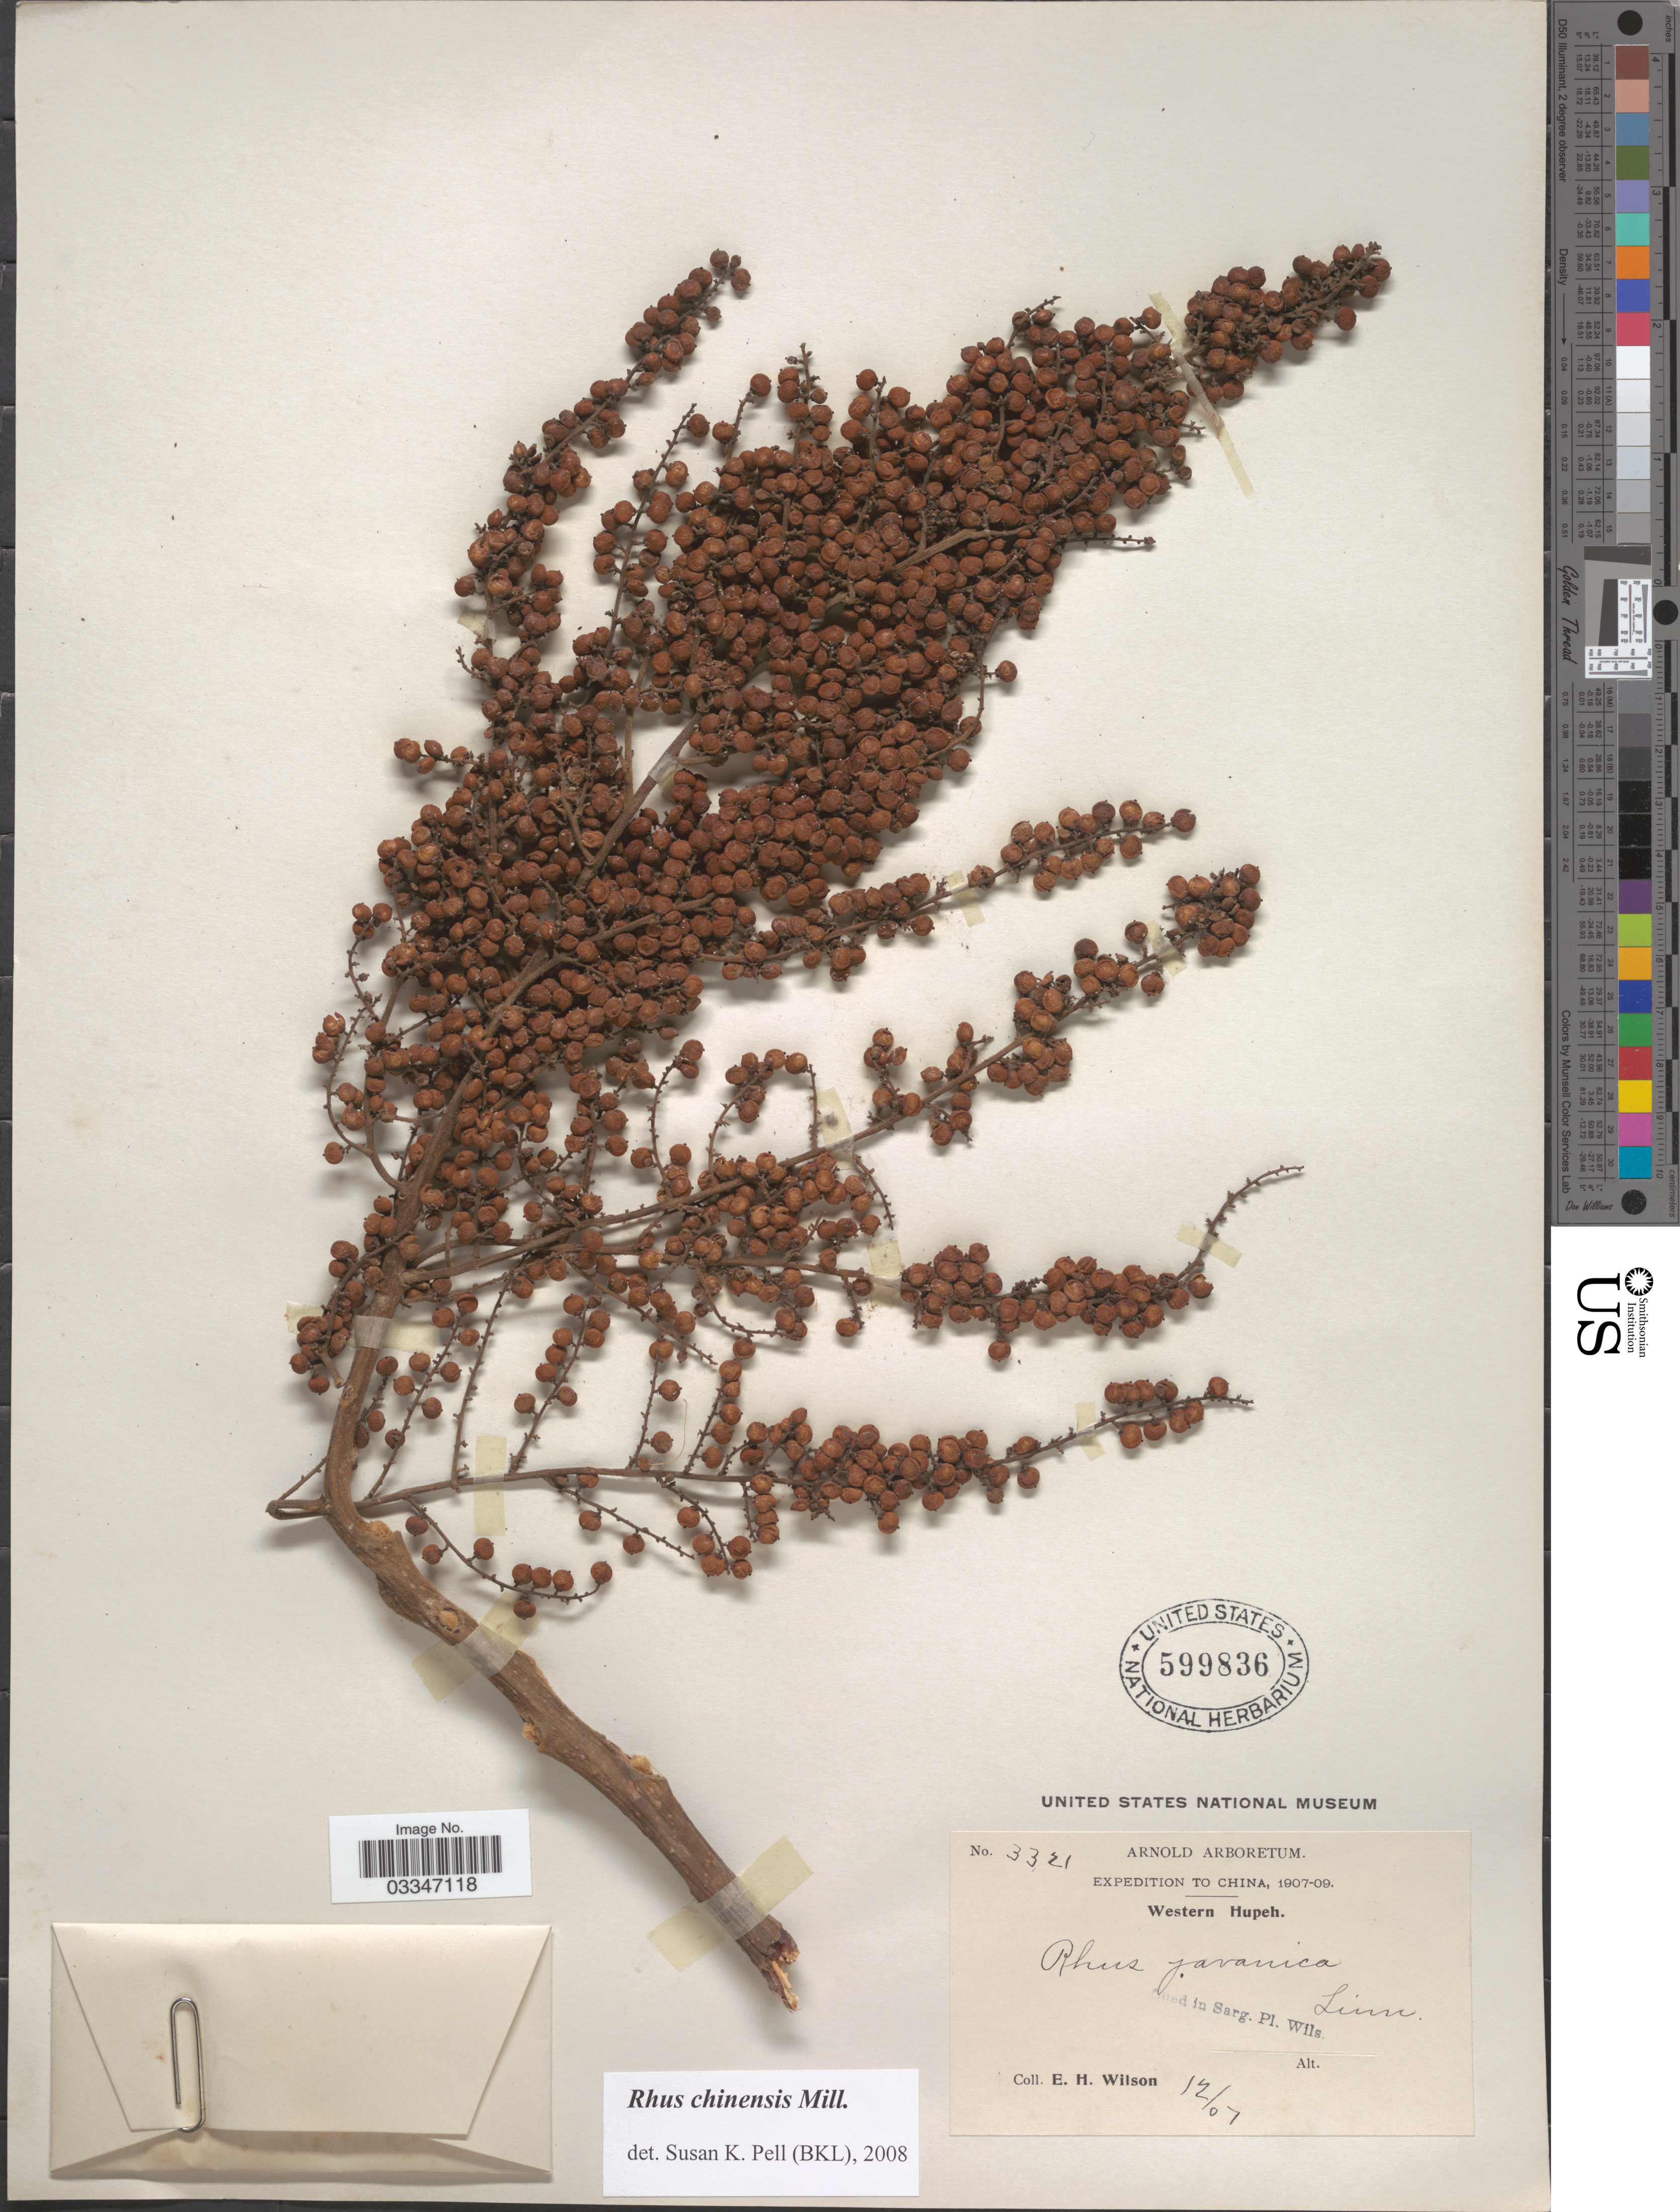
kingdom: Plantae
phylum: Tracheophyta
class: Magnoliopsida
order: Sapindales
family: Anacardiaceae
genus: Rhus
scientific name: Rhus chinensis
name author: Mill.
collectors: E. Wilson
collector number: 3321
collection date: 1907-12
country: China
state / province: Hubei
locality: Western Hupeh.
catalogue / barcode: US 599836